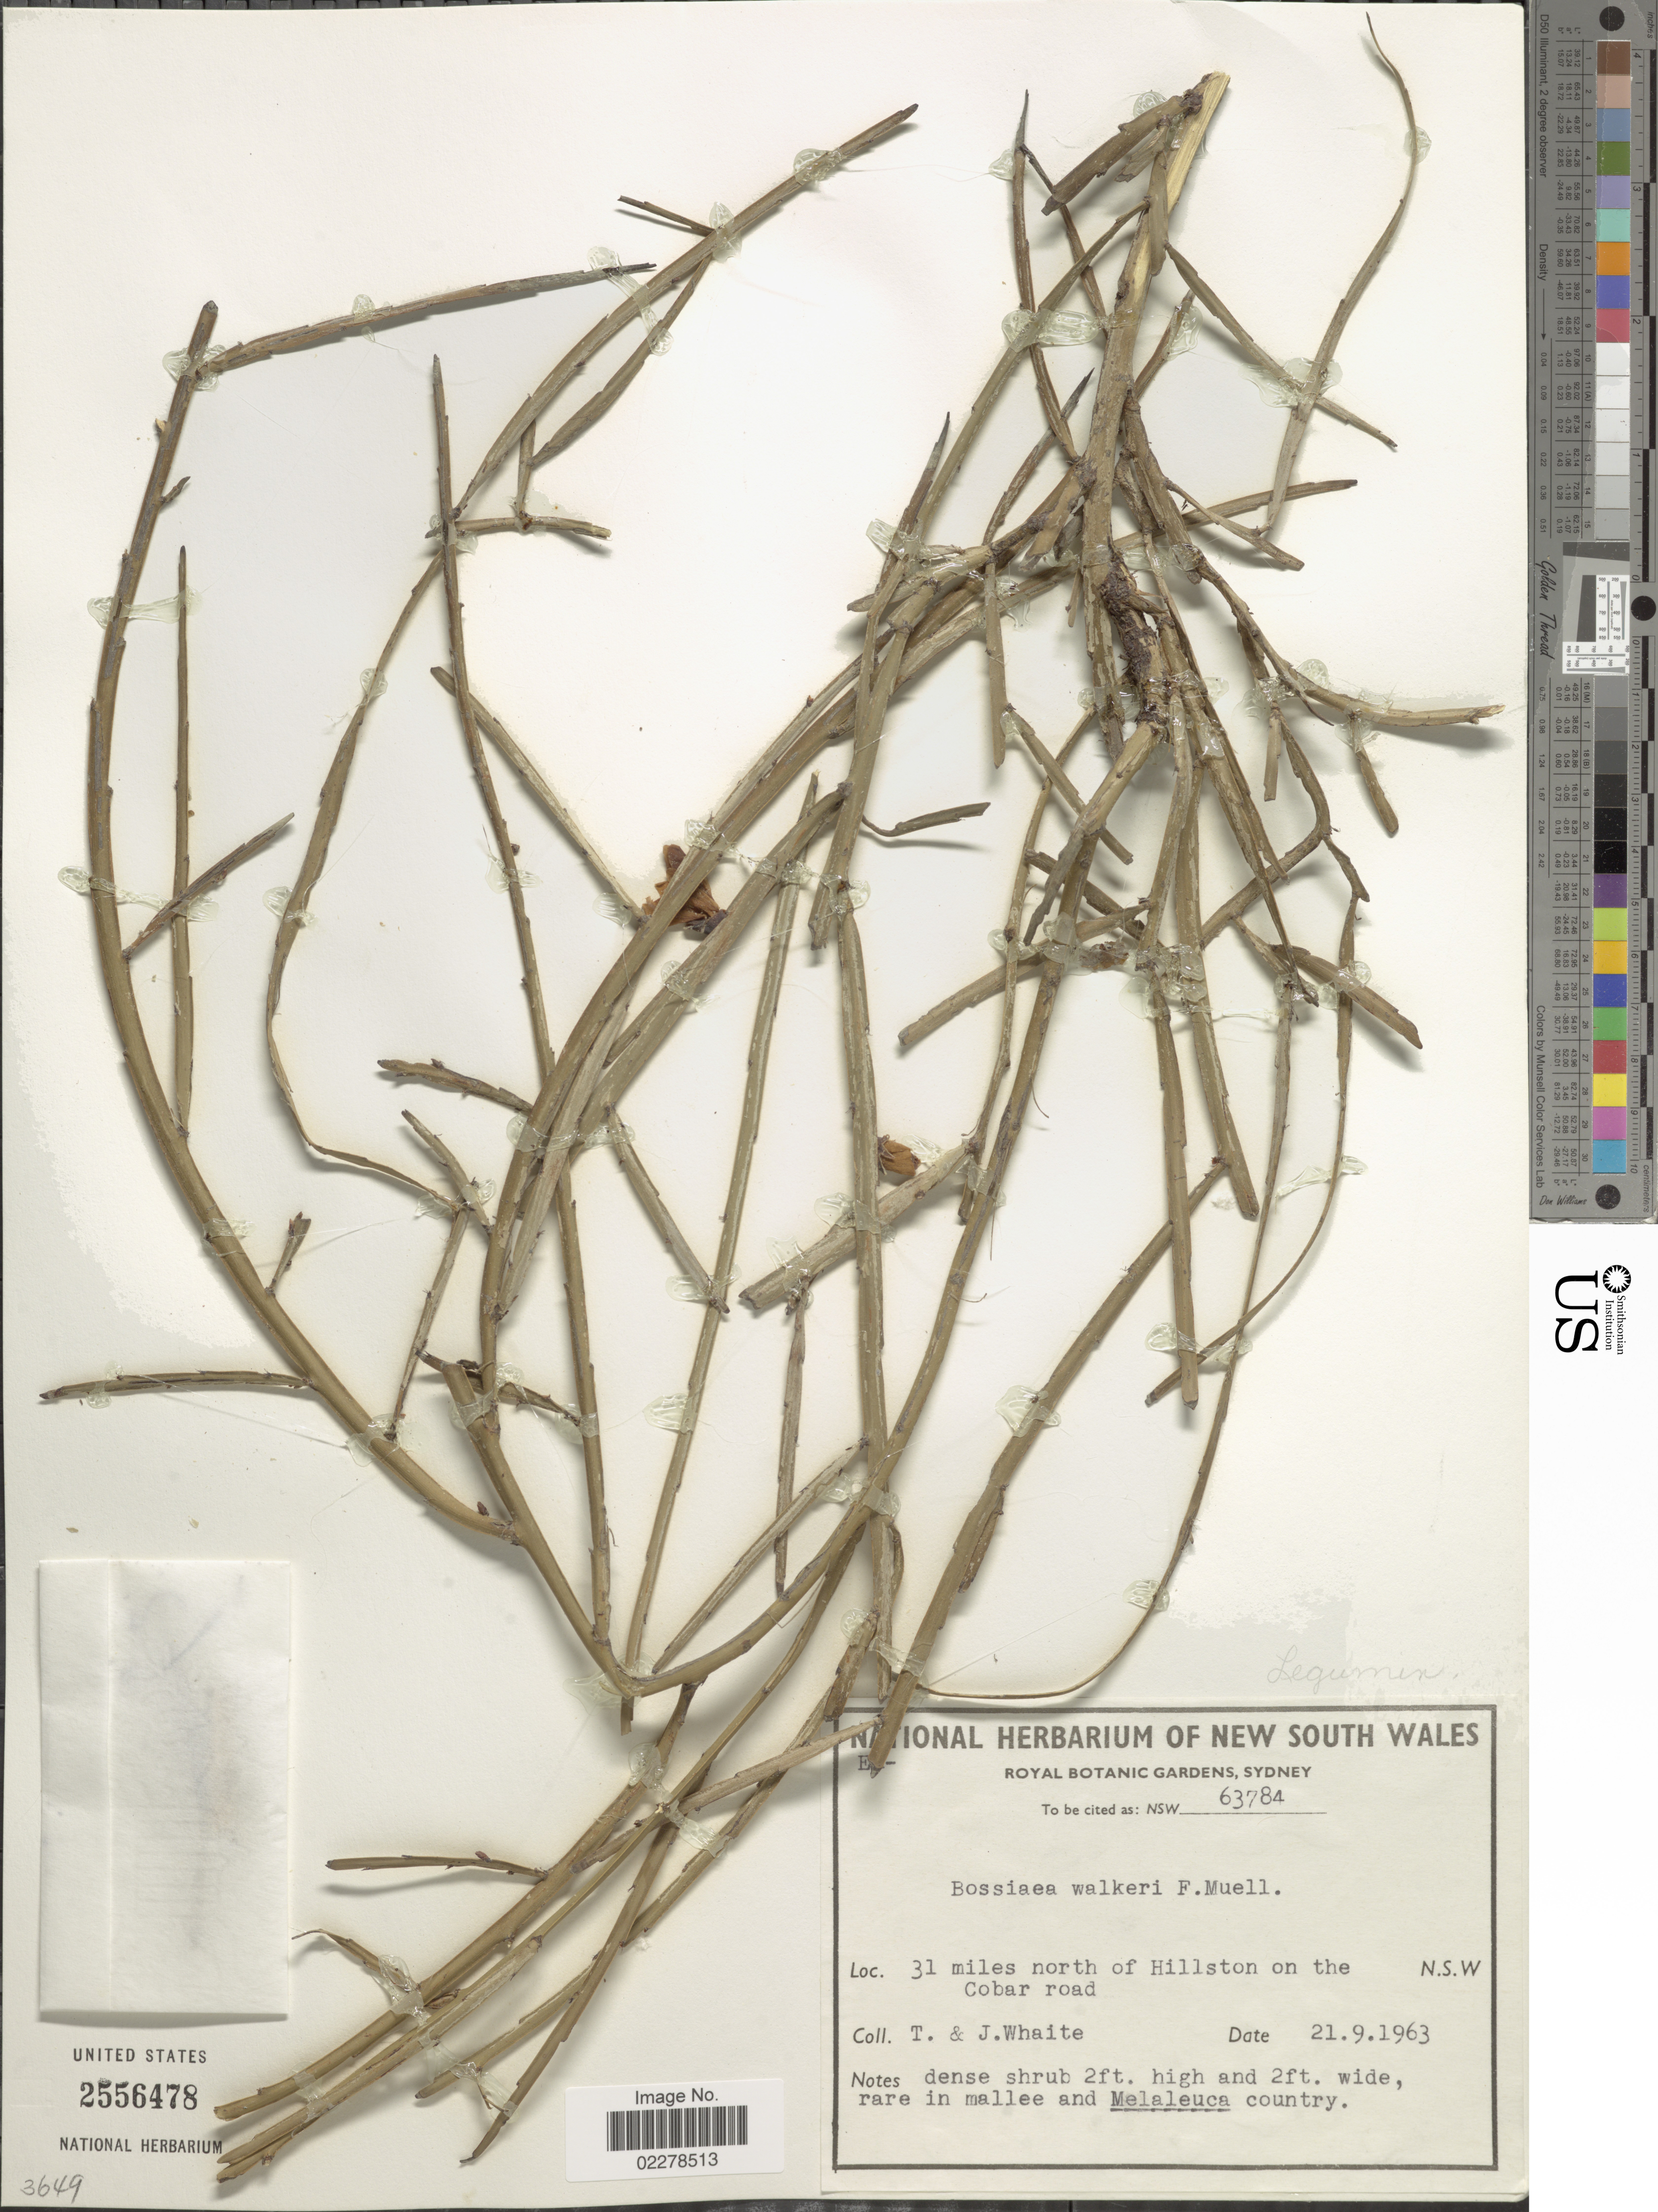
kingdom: Plantae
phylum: Tracheophyta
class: Magnoliopsida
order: Fabales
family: Fabaceae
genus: Bossiaea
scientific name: Bossiaea walkeri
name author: F. Muell.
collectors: T. Whaite & J. Whaite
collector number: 63784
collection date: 1963-09-21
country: Australia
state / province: New South Wales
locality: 31 miles north of Hillston on the Cobar road. N.S.W.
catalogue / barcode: US 2556478